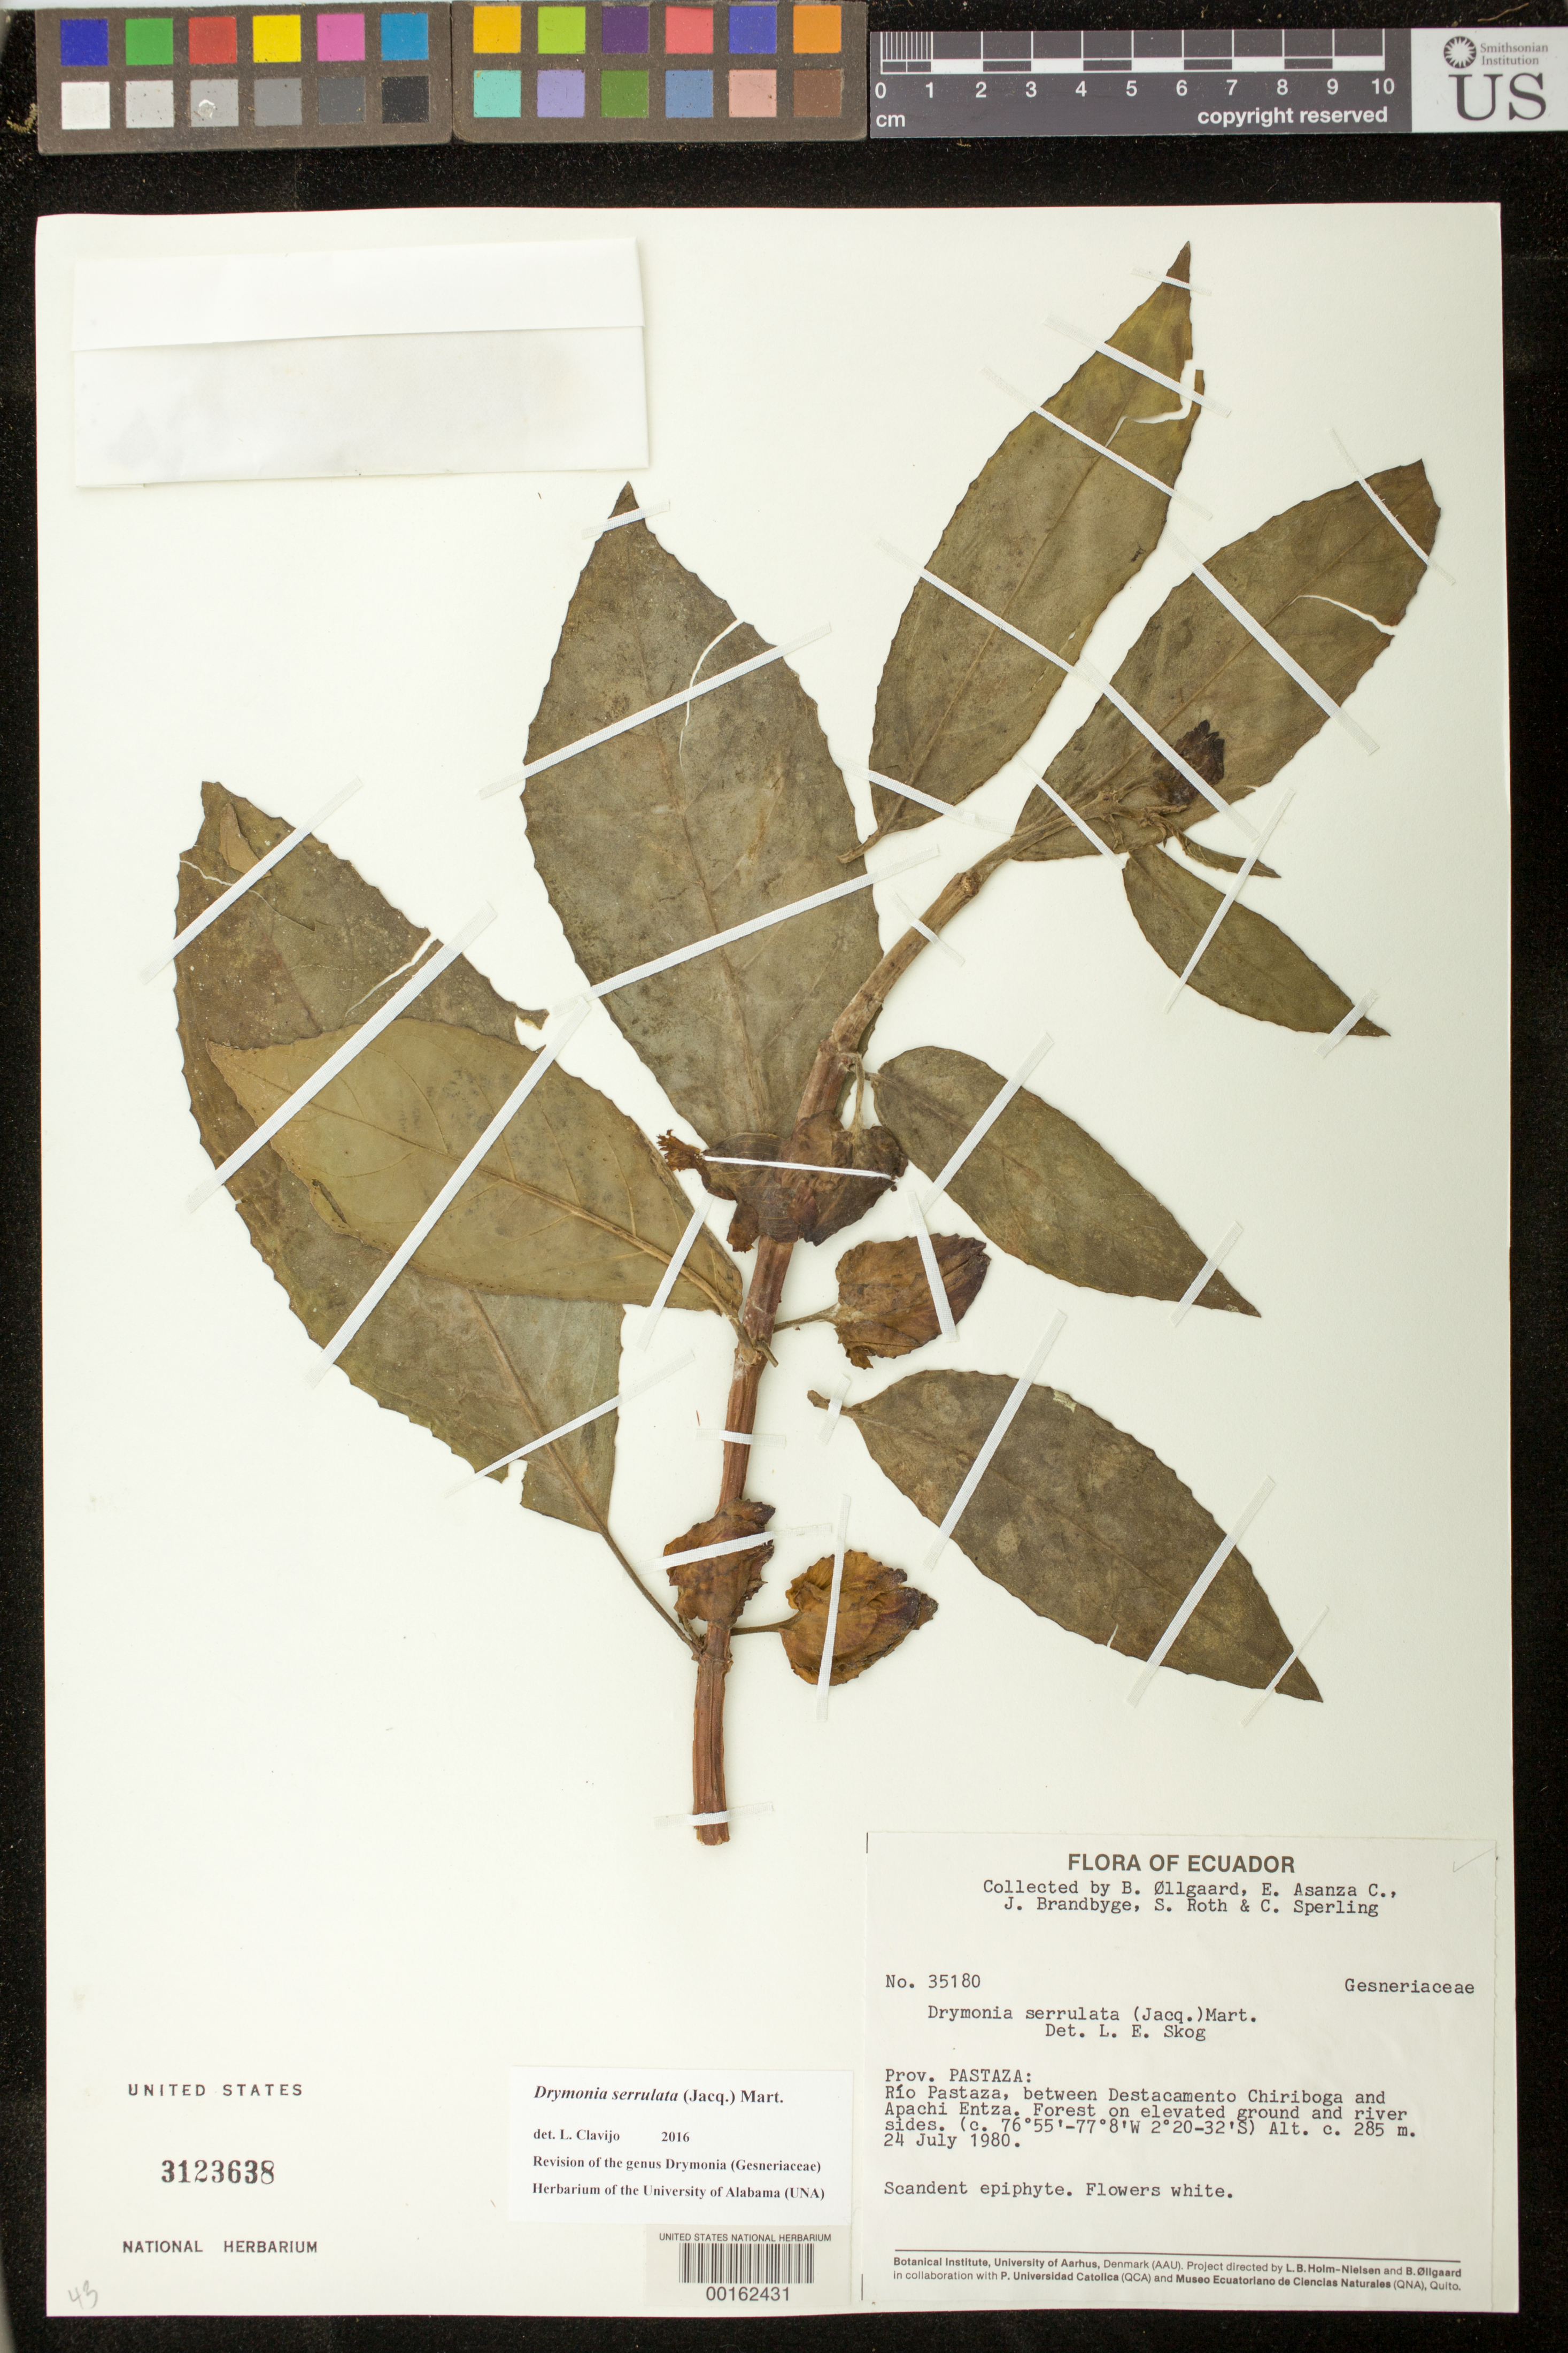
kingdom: Plantae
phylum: Tracheophyta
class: Magnoliopsida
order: Lamiales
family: Gesneriaceae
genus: Drymonia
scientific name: Drymonia serrulata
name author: (Jacq.) Mart.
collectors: B. Øllgaard, E. Asanza C., J. Brandbyge, S. Roth & C. Sperling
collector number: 35180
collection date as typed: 24 Jul 1980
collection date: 1980-07-24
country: Ecuador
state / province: Pastaza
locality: Rio Pastaza, between destacamento Chiriboga and Apachi Entza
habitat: Forest on elevated ground and river sides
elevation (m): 285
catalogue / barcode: US 3123638